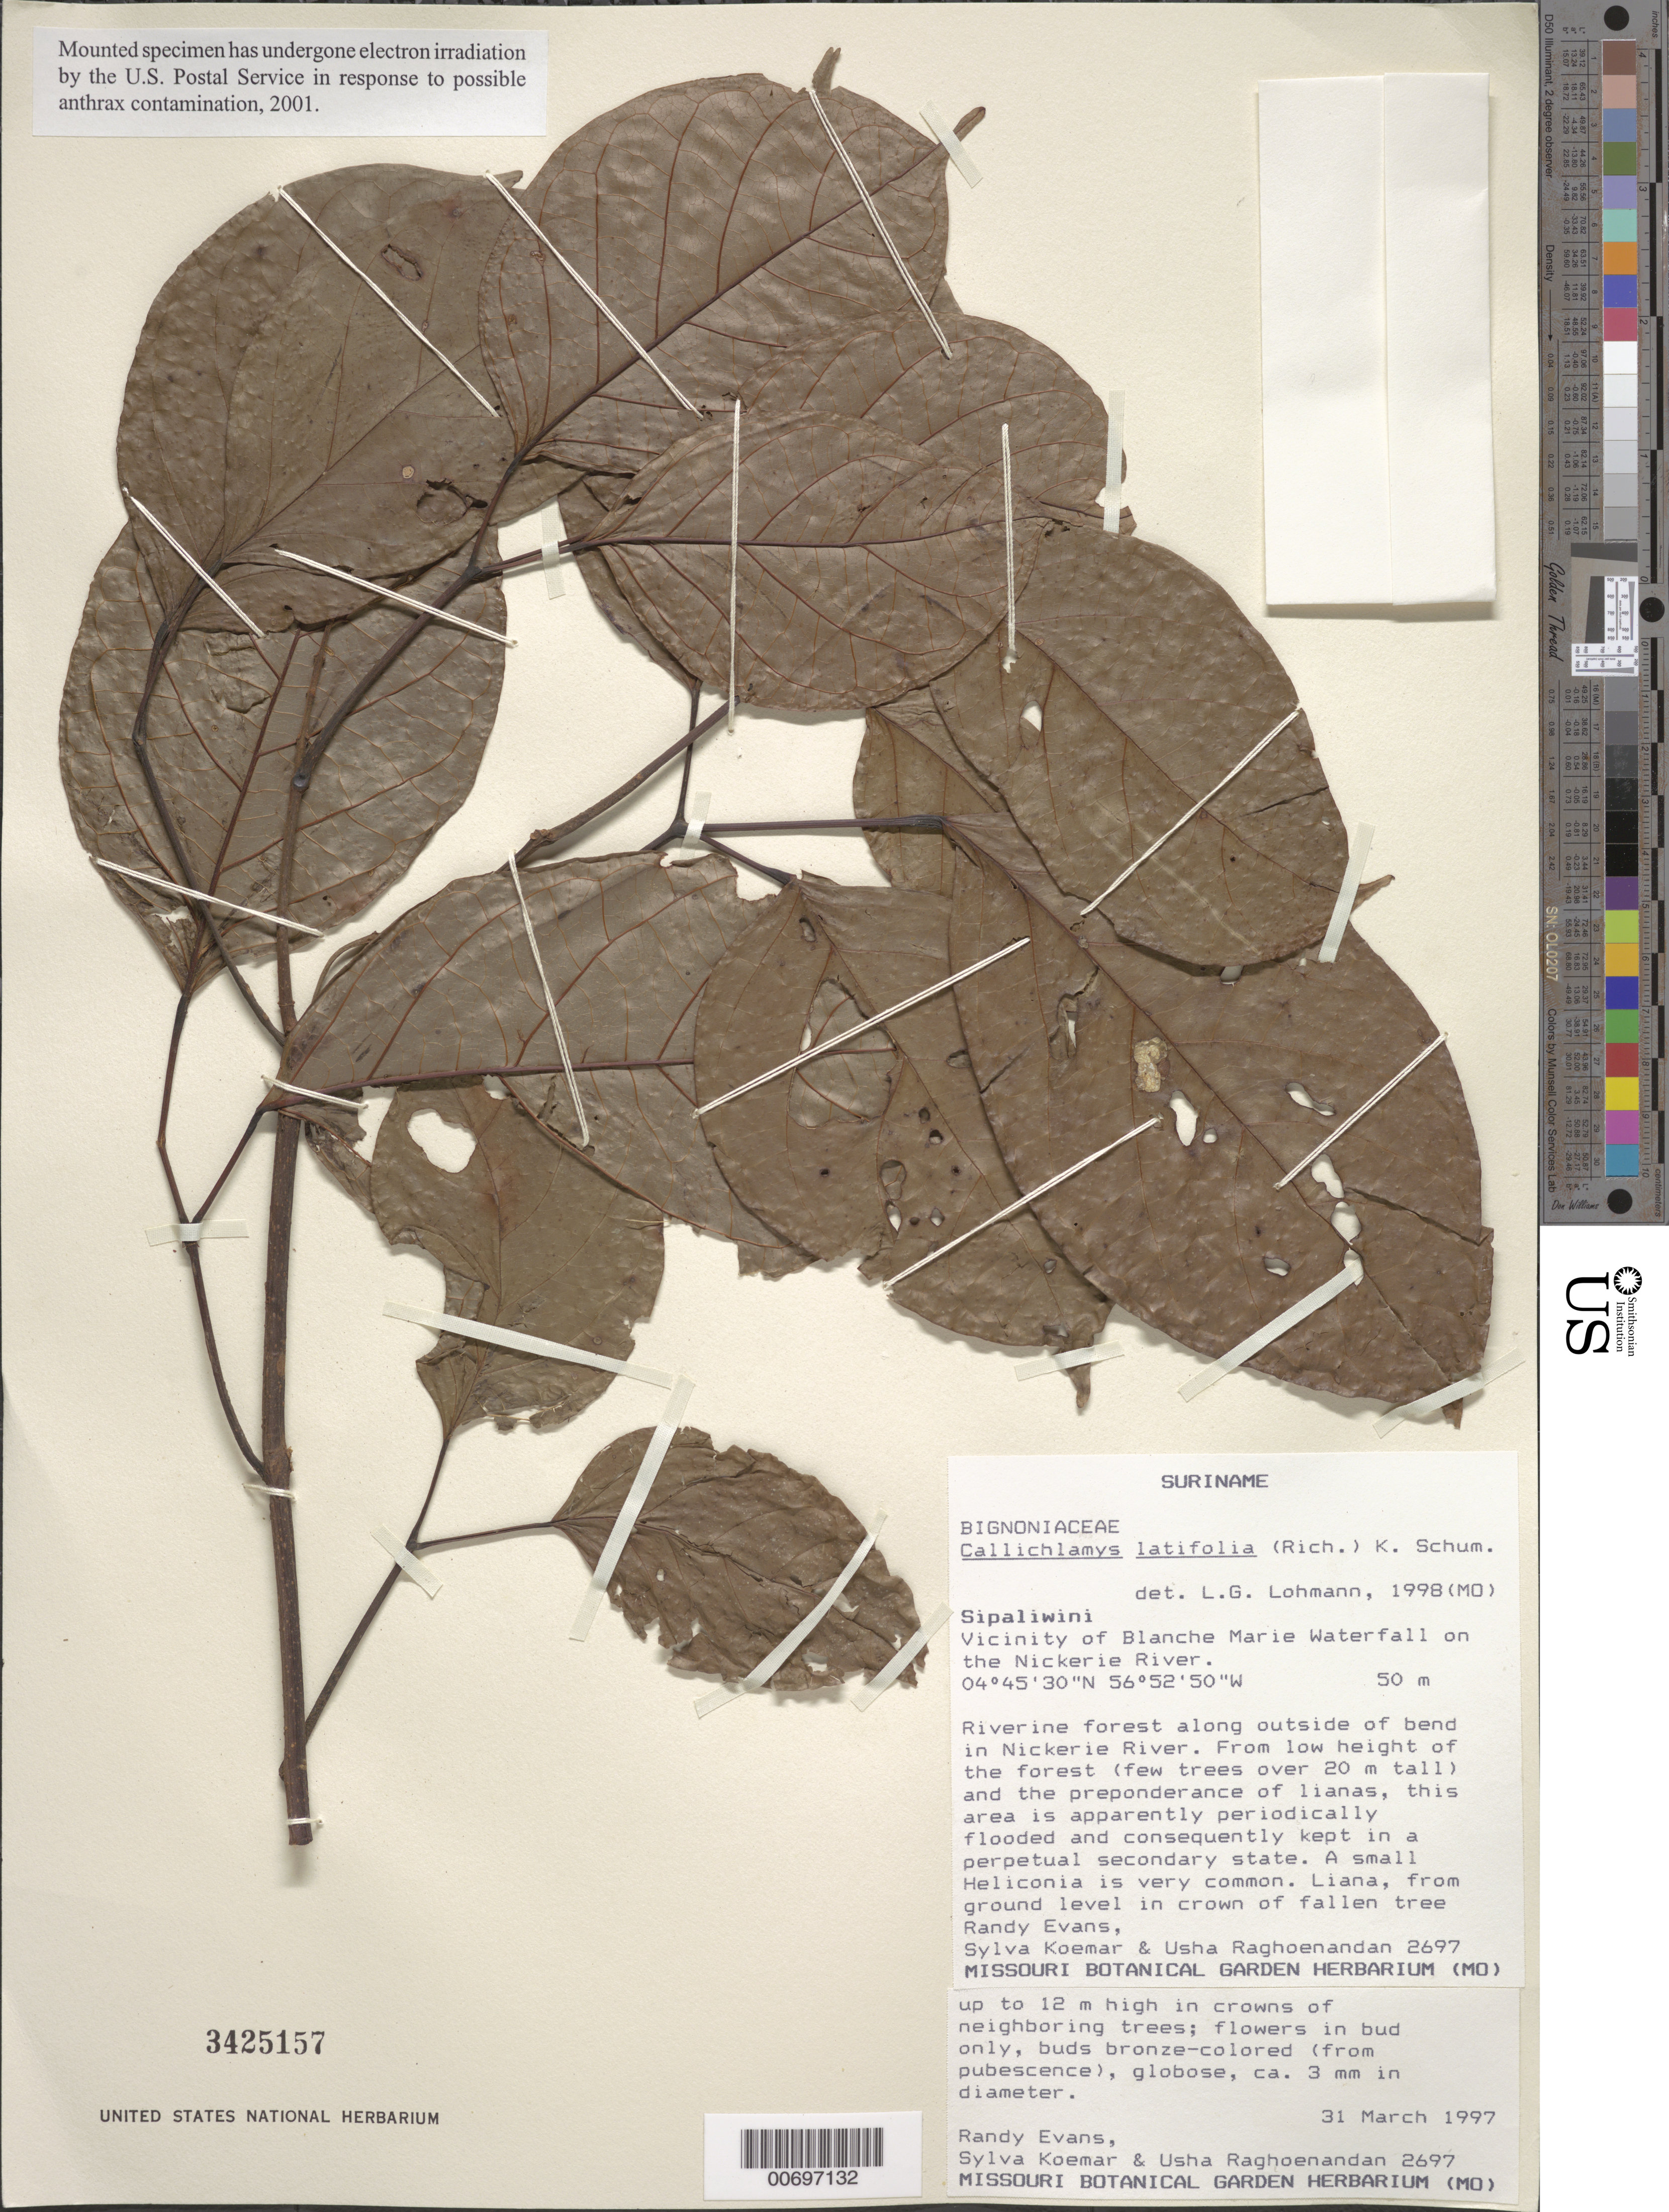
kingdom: Plantae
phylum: Tracheophyta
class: Magnoliopsida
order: Lamiales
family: Bignoniaceae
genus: Callichlamys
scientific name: Callichlamys latifolia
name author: (Rich.) K. Schum.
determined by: Lohmann, L. G.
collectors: R. Evans, S. Koemar & U. Raghoenandan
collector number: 2697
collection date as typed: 31-Mar-97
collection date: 1997-03-31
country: Suriname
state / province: Sipaliwini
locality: Blanche Marie Waterfall, vic., on Nickerie R.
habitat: Riverine forest along outside of bend in Nickerie River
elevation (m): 50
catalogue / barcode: US 3425157